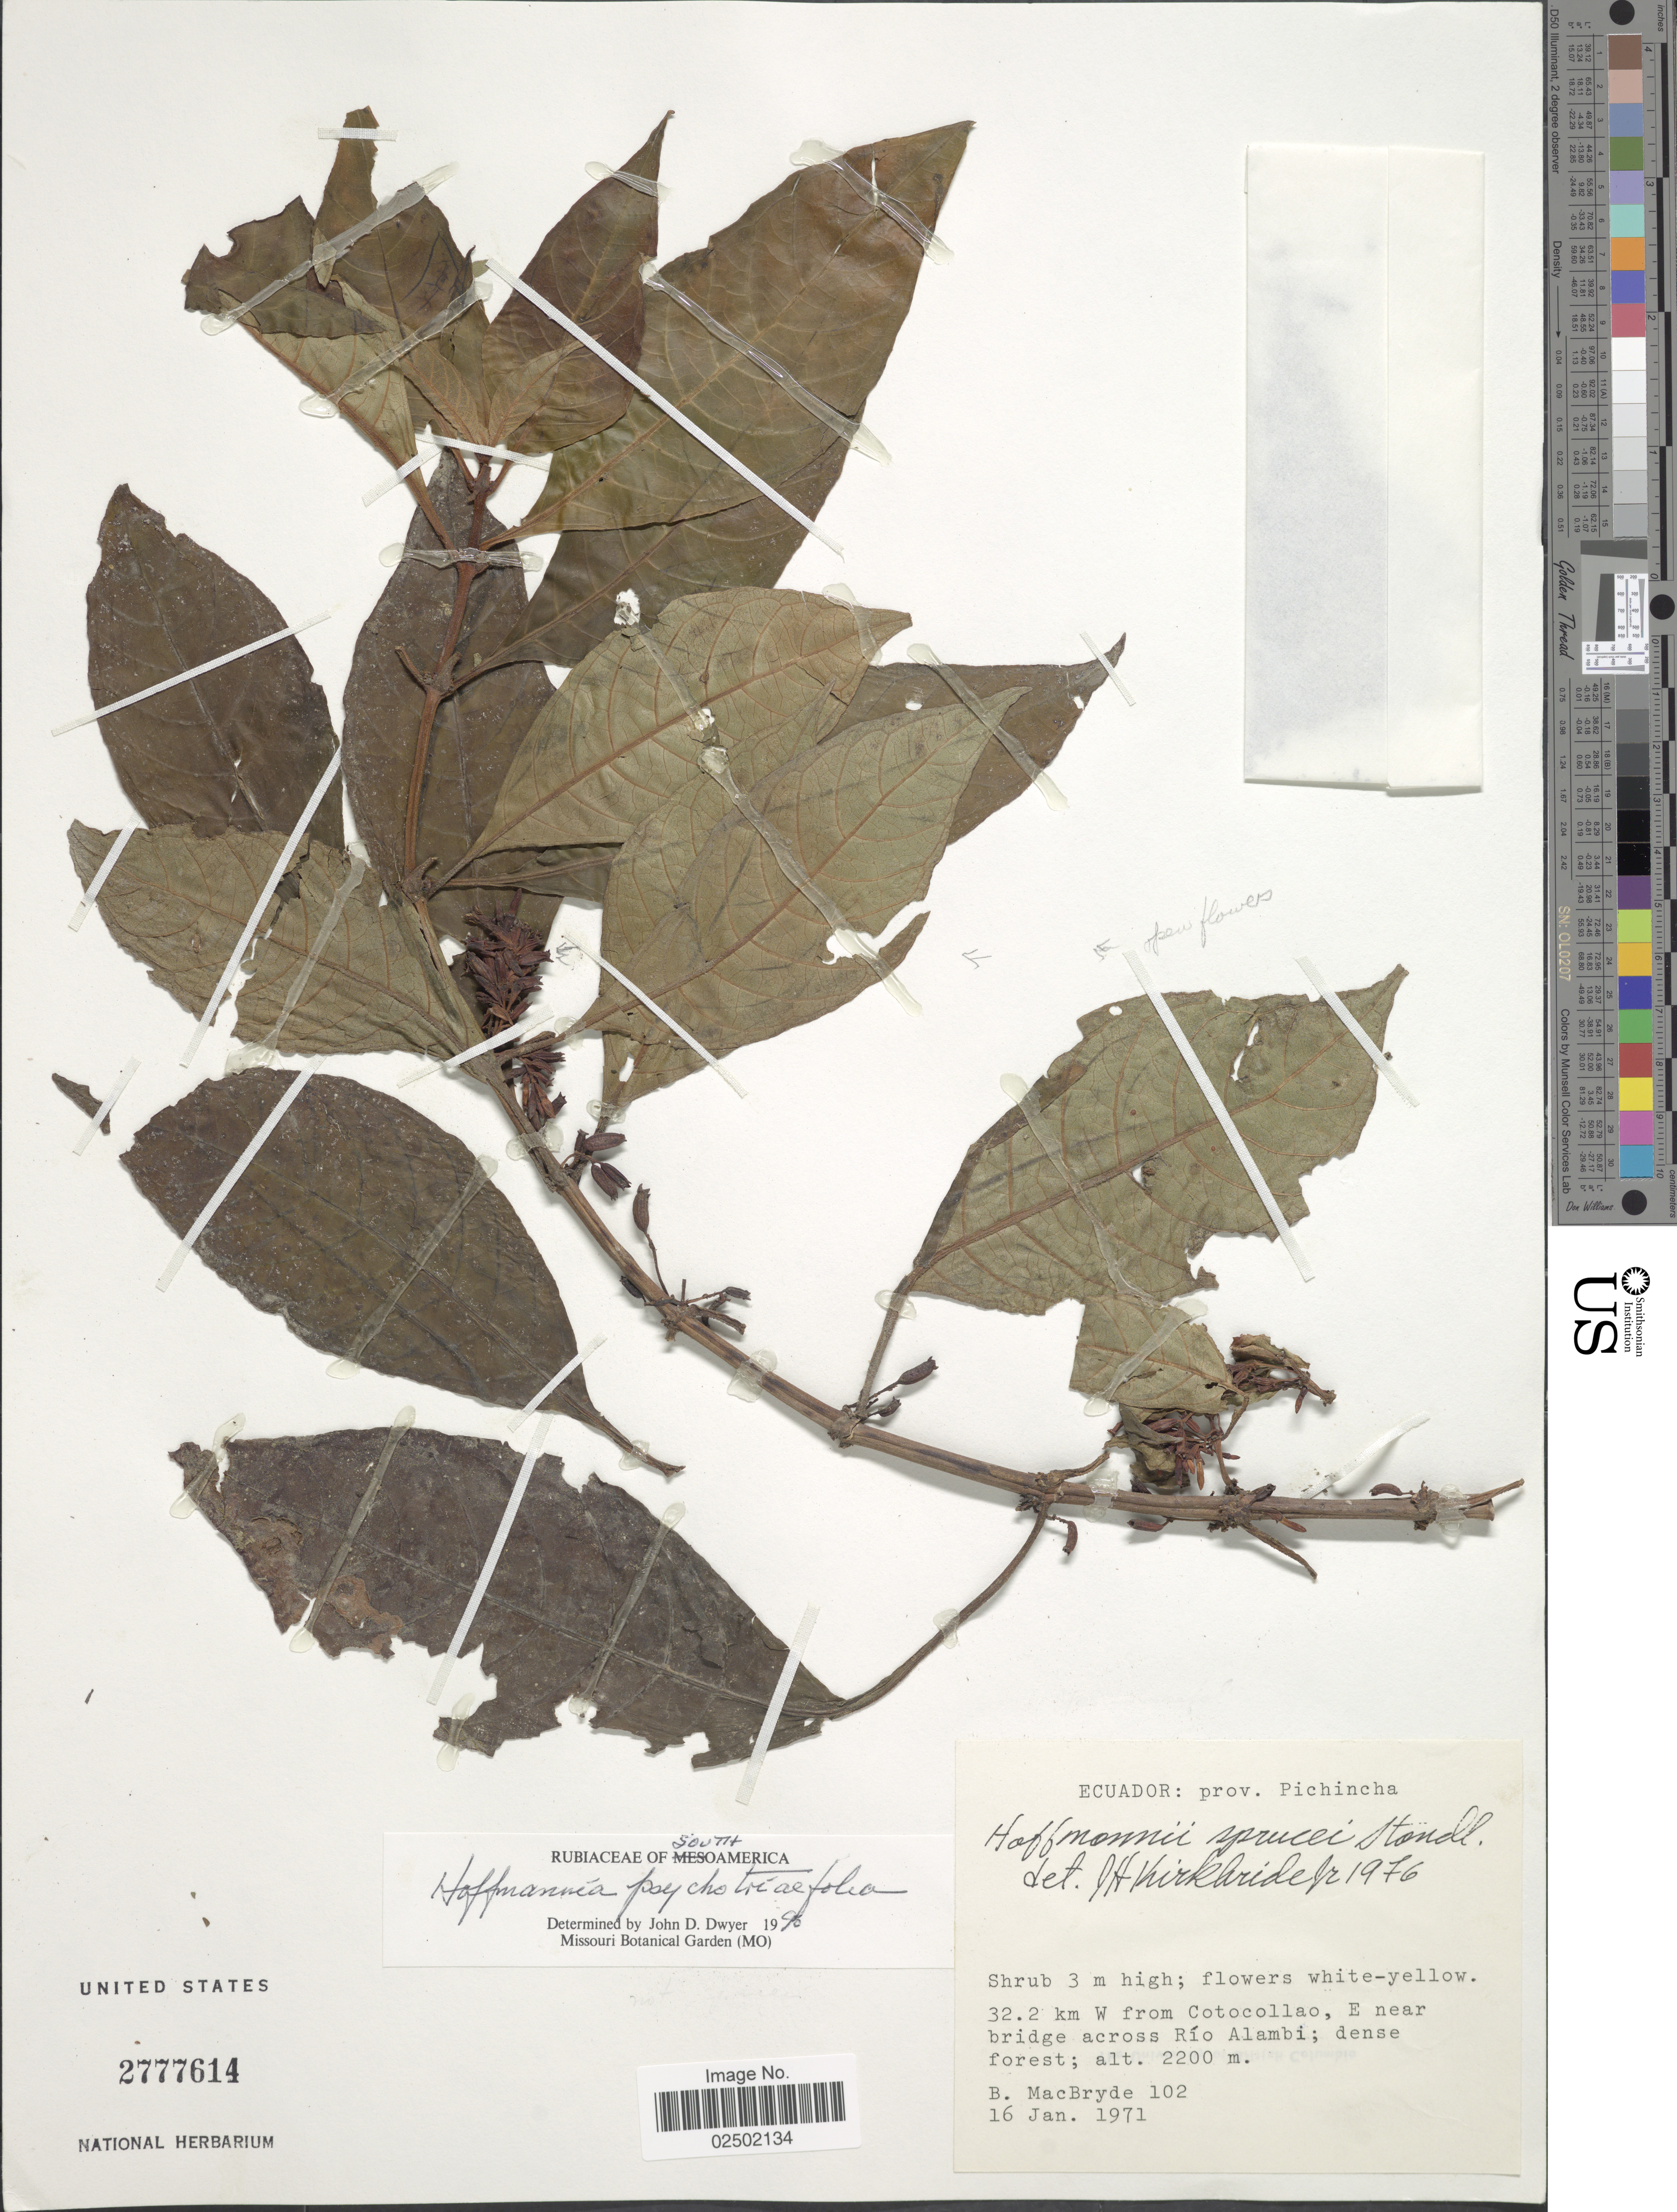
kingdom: Plantae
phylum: Tracheophyta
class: Magnoliopsida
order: Gentianales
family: Rubiaceae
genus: Hoffmannia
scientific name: Hoffmannia psychotriifolia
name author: (Benth.) Griseb.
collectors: B. MacBryde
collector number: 102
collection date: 1971-01-16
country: Ecuador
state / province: Pichincha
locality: Prov. Pichincha. 32.2 km W from Cotocollao, E near bridge across Rio Alambi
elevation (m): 2200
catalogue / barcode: US 2777614